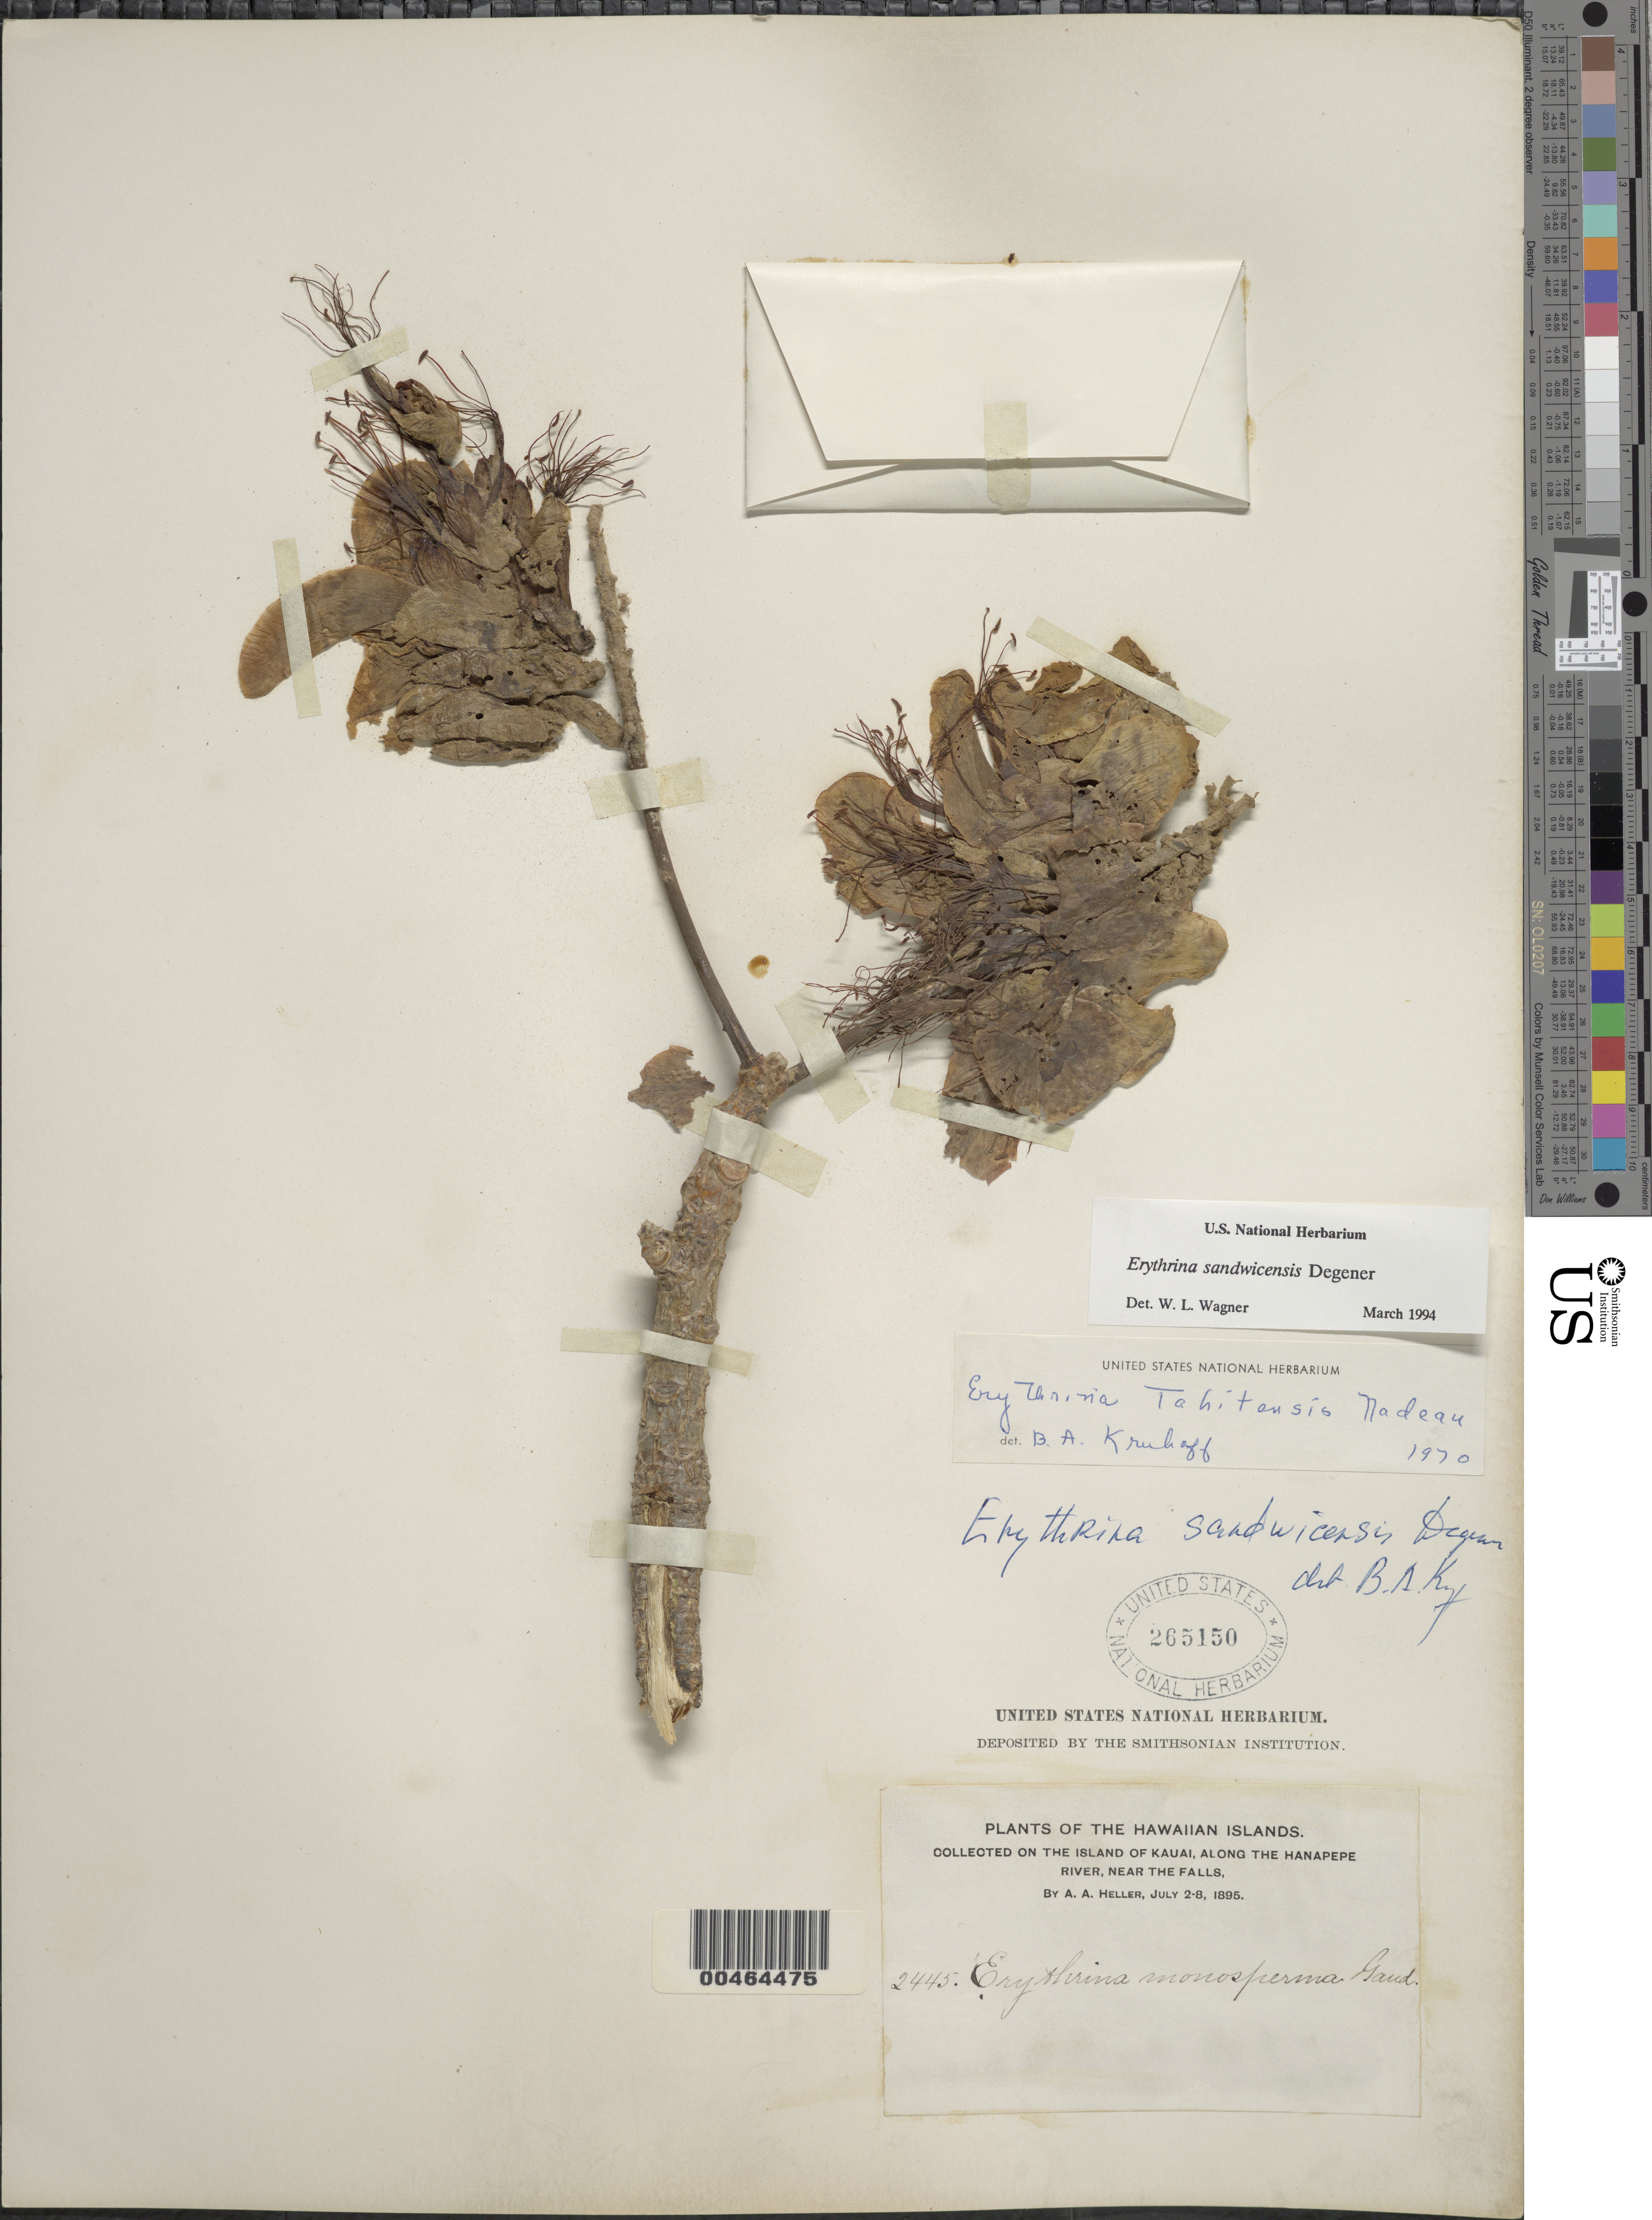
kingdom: Plantae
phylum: Tracheophyta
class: Magnoliopsida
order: Fabales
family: Fabaceae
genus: Erythrina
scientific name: Erythrina sandwicensis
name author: O. Deg.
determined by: Wagner, W. L., (BOT), Smithsonian Institution - National Museum of Natural History (UNITED STATES)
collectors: A. A. Heller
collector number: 2445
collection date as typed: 2 Jul 1895 to 8 Jul 1895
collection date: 1895-07-02/1895-07-08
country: United States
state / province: Hawaii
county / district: Kauai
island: Kaua'i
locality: Along the Hanapepe River, near the falls.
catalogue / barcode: US 265150